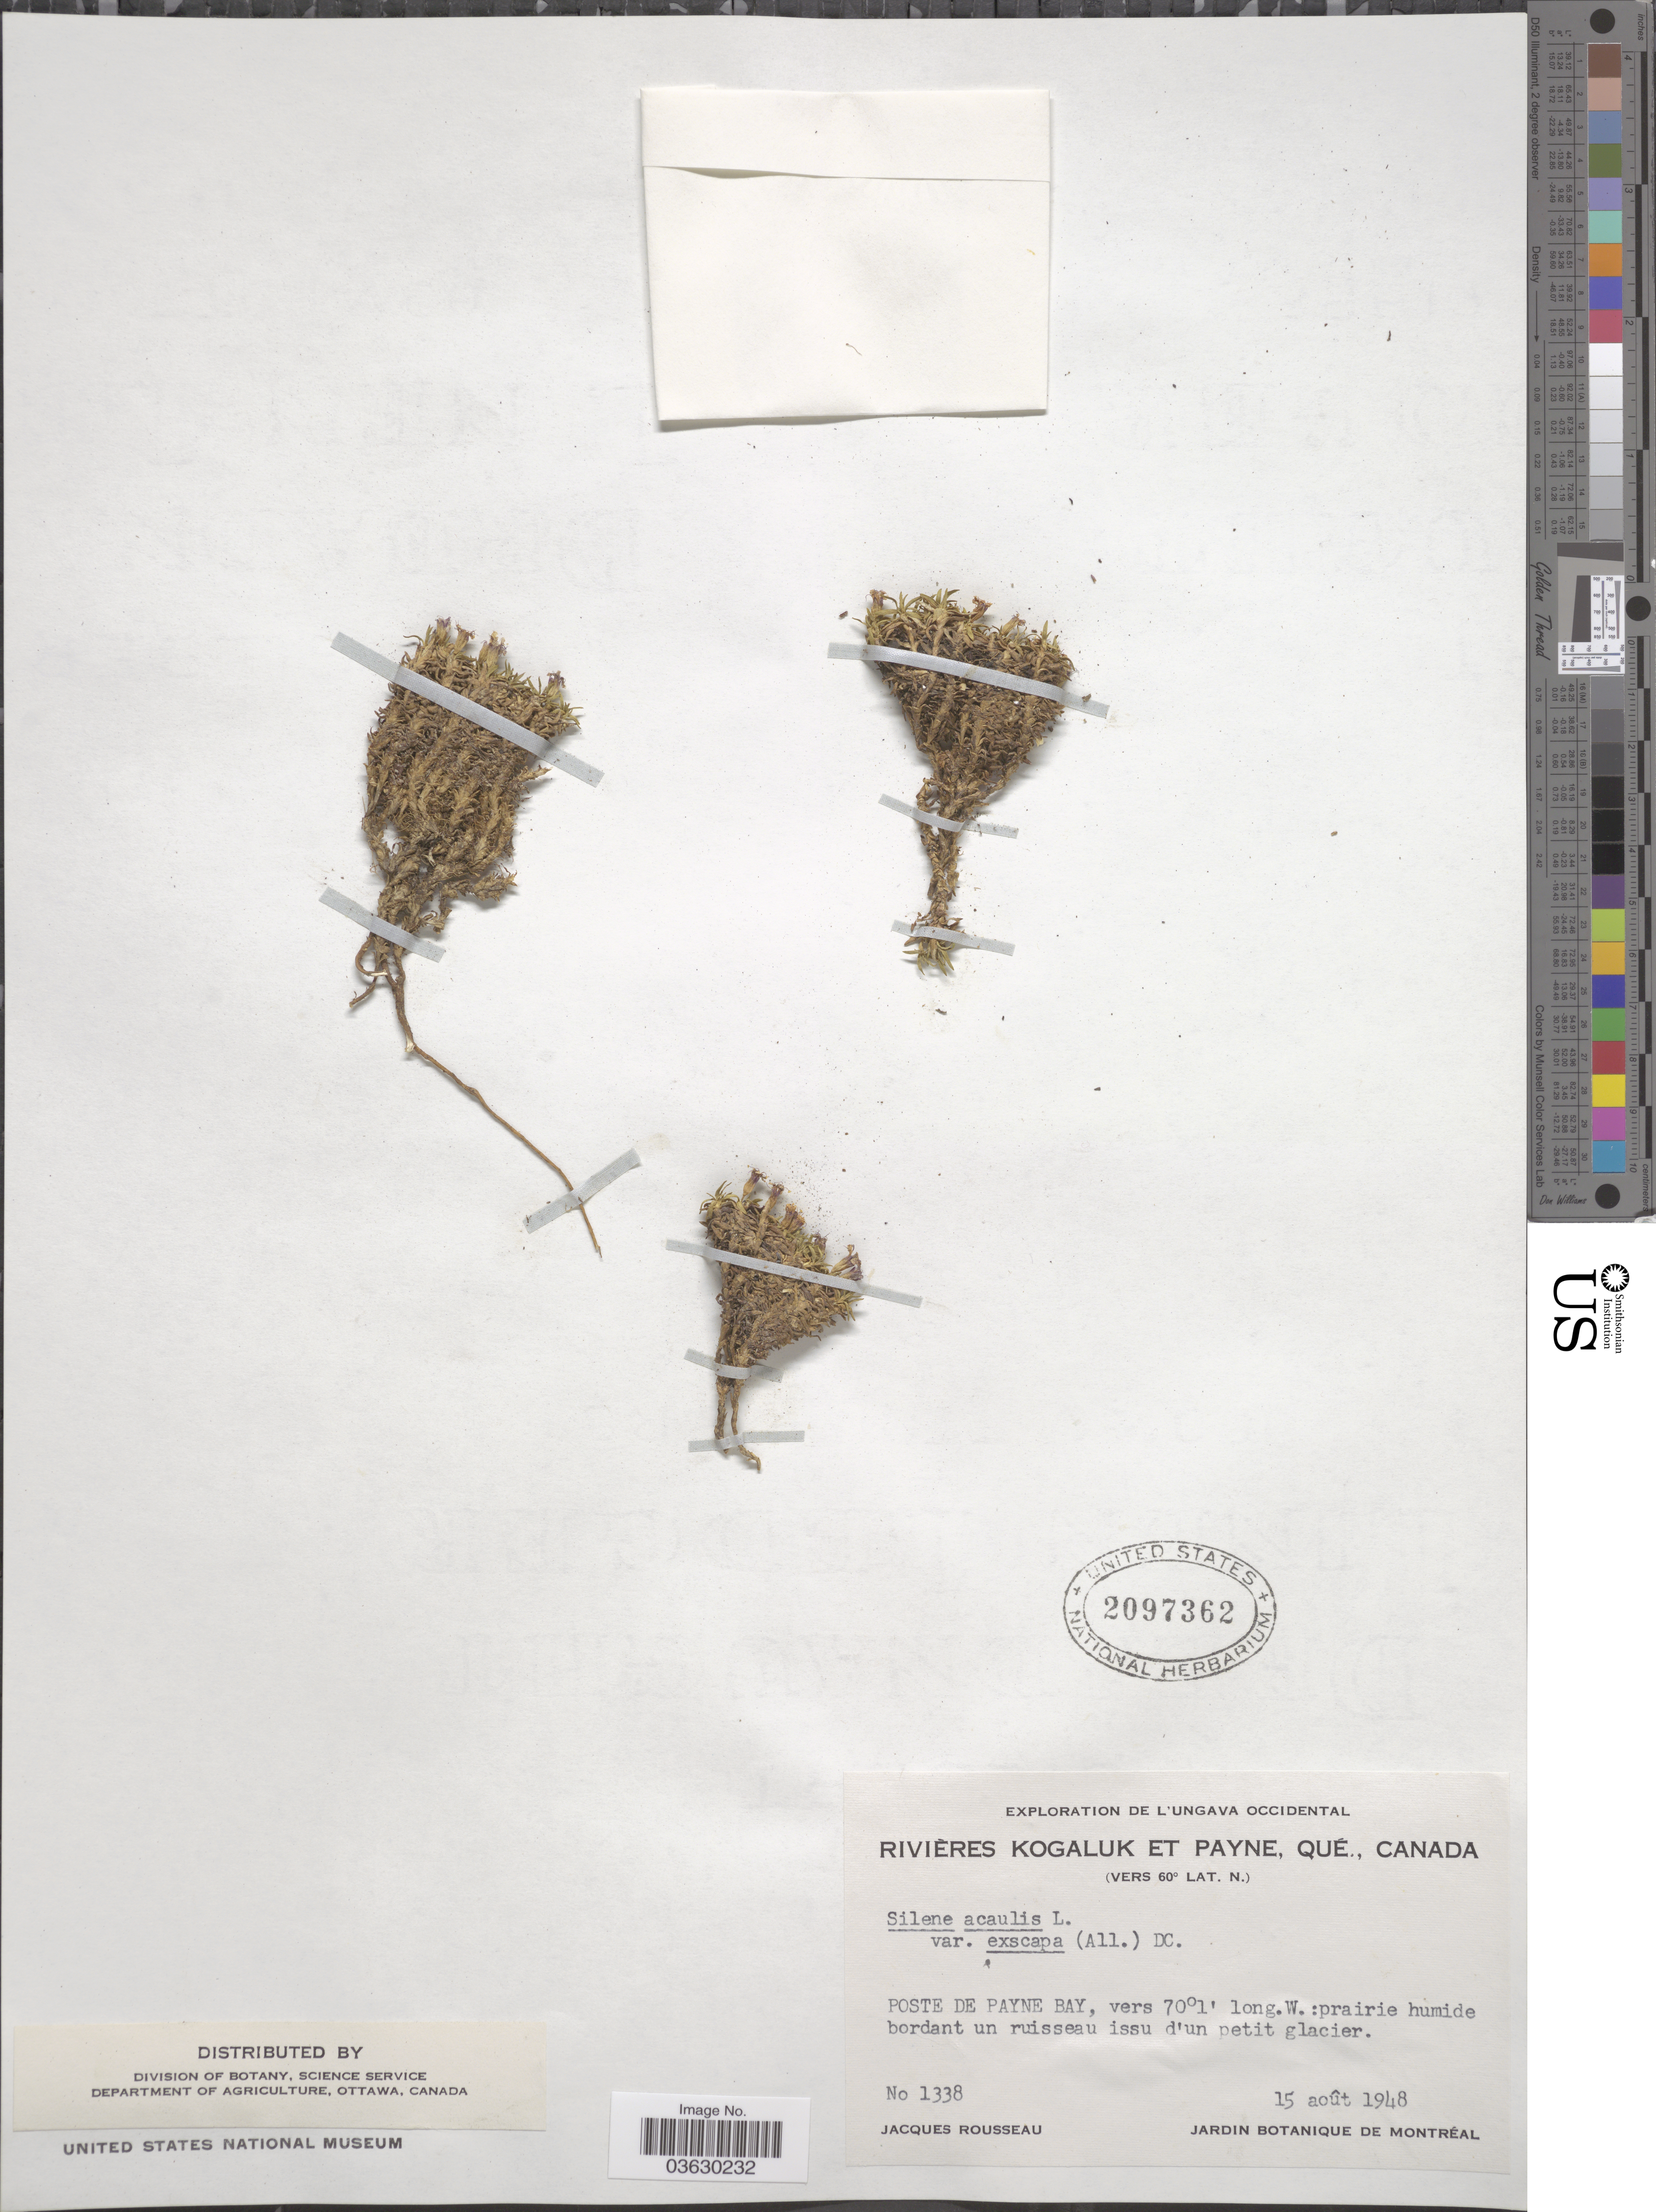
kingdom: Plantae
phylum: Tracheophyta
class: Magnoliopsida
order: Caryophyllales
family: Caryophyllaceae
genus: Silene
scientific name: Silene acaulis var. exscapa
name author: (All.) DC.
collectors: J. Rousseau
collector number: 1338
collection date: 1948-08-15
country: Canada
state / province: Quebec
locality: Ungava Occidental. Rivière Kogaluk et Payne. Poste de Payne Bay.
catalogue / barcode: US 2097362